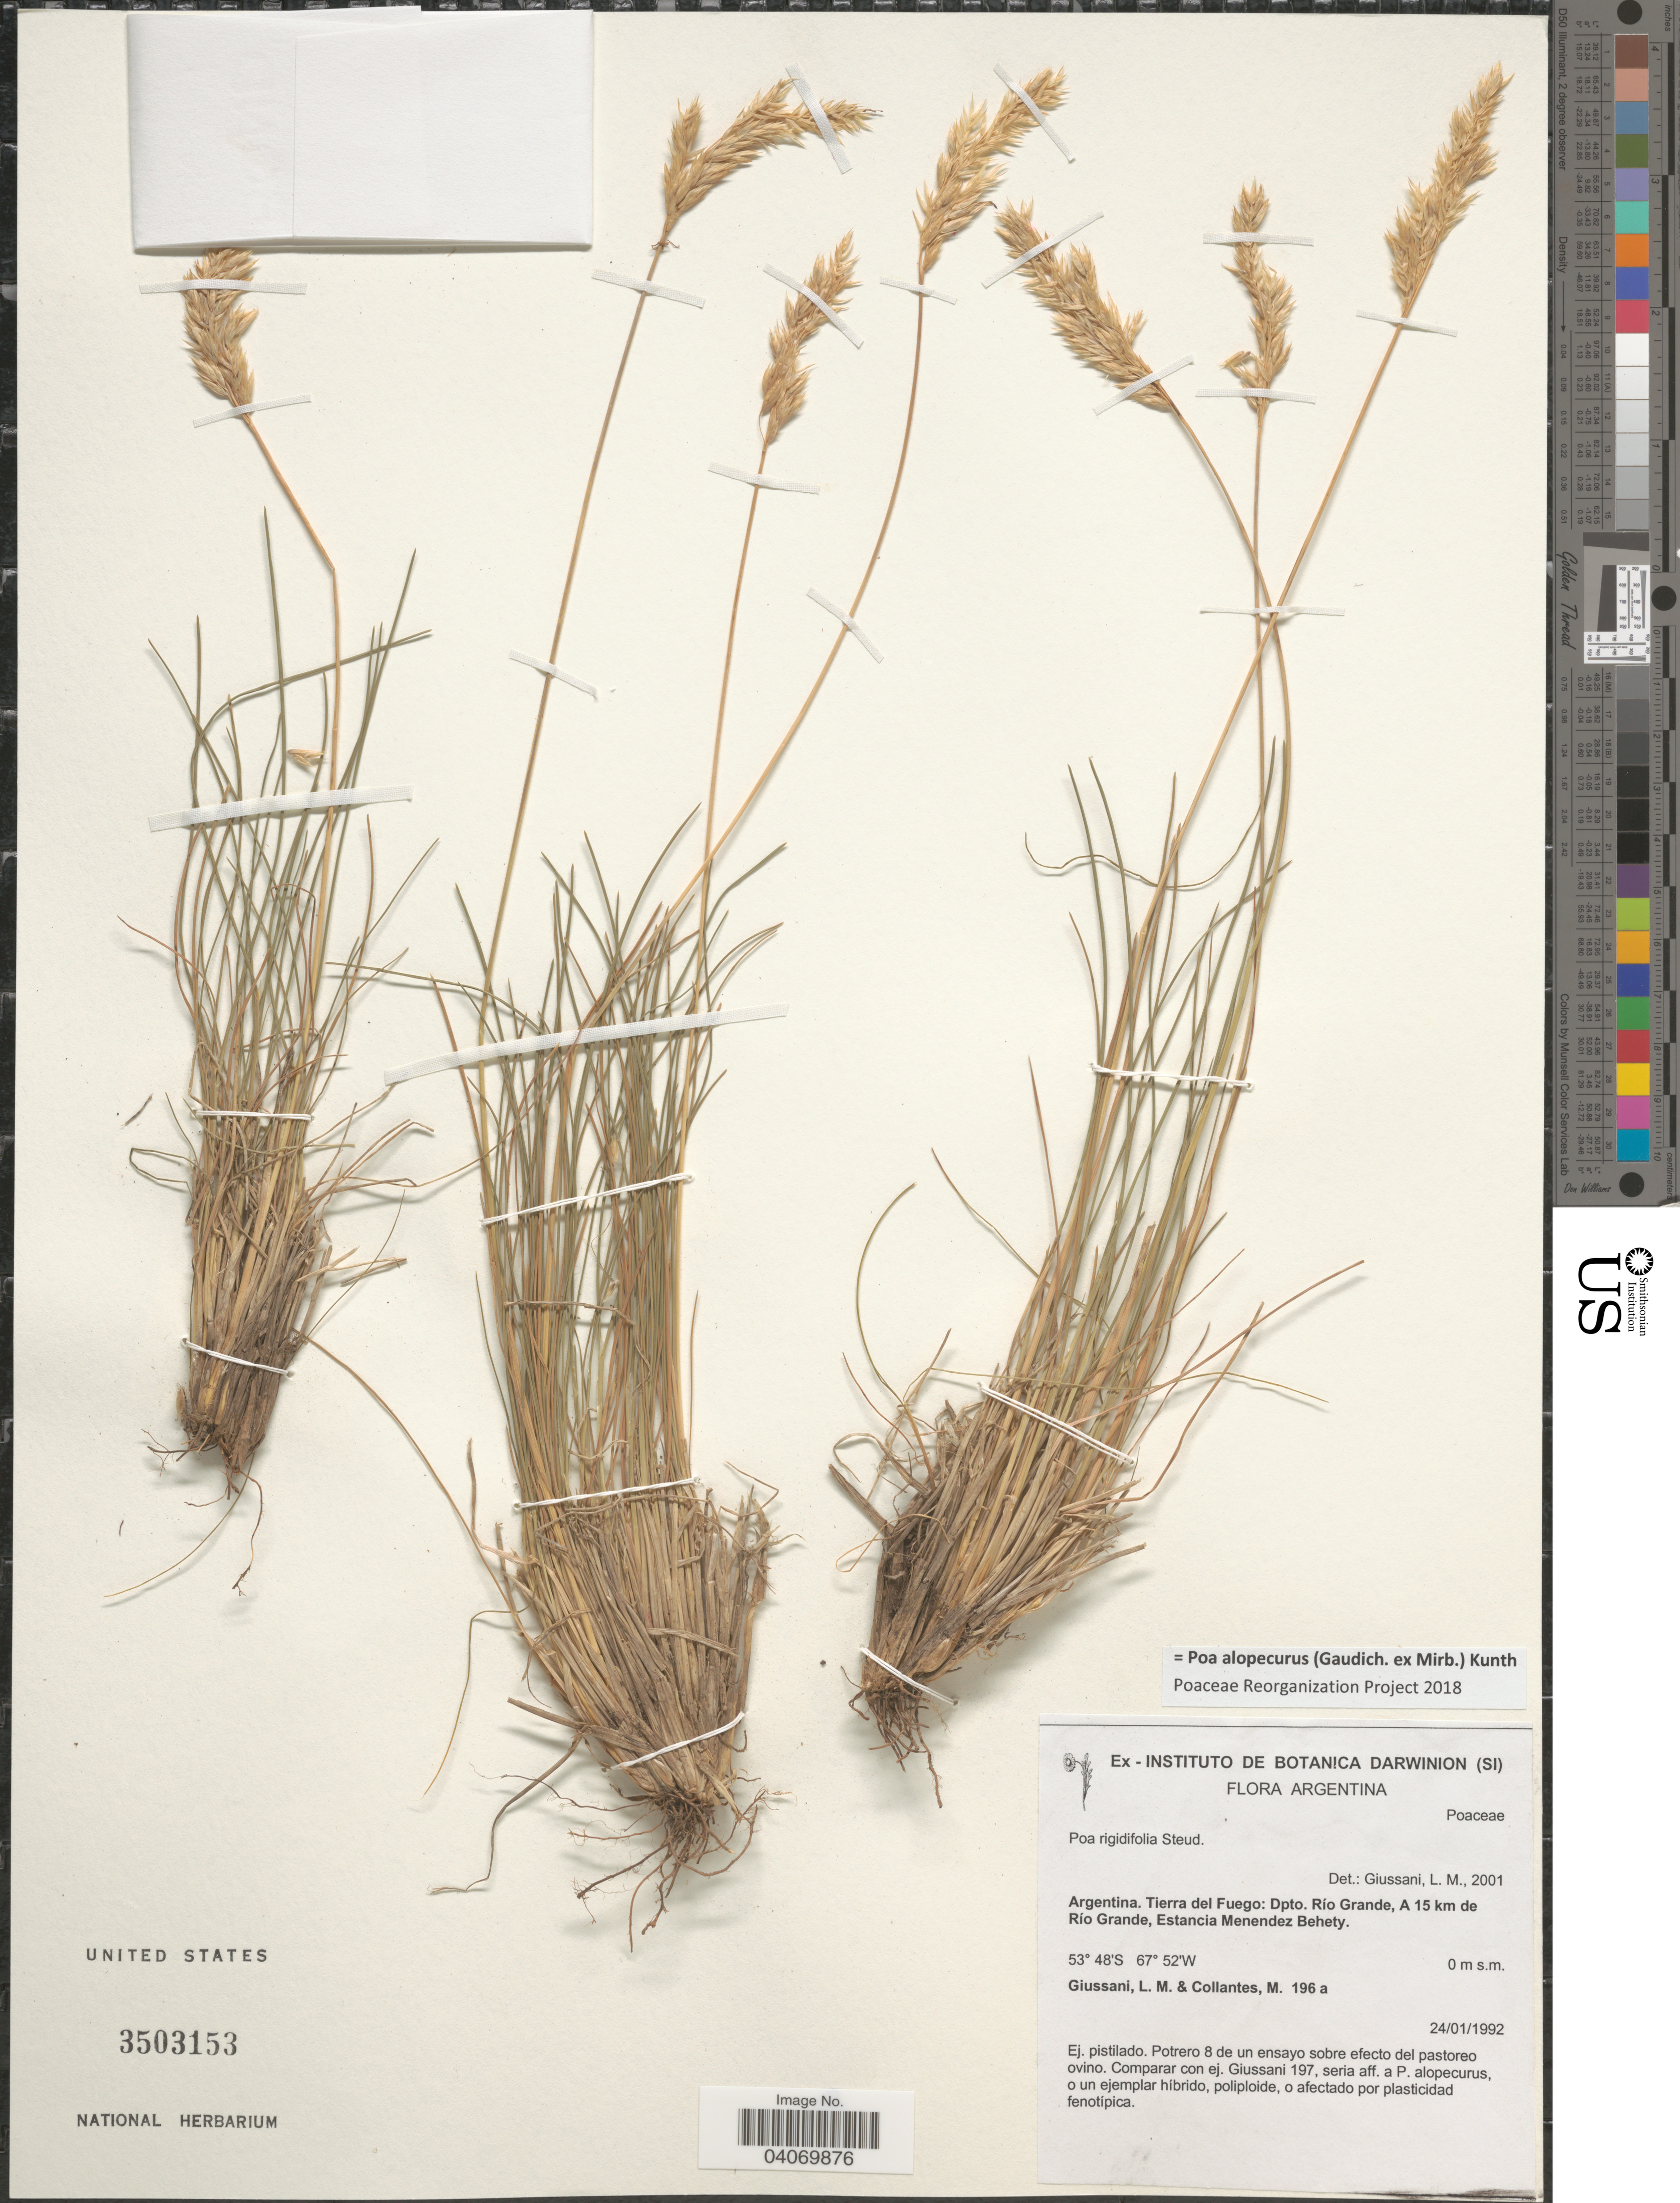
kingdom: Plantae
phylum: Tracheophyta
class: Liliopsida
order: Poales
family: Poaceae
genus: Poa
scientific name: Poa alopecurus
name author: (Gaudich. ex Mirb.) Kunth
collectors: L. Giussani & M. Collantes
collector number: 196a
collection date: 1992-01-24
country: Argentina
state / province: Tierra del Fuego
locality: Dpto. Río Grande, A 15 km de Río Grande, Estancia Menendez Behety.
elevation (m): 0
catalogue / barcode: US 3503153